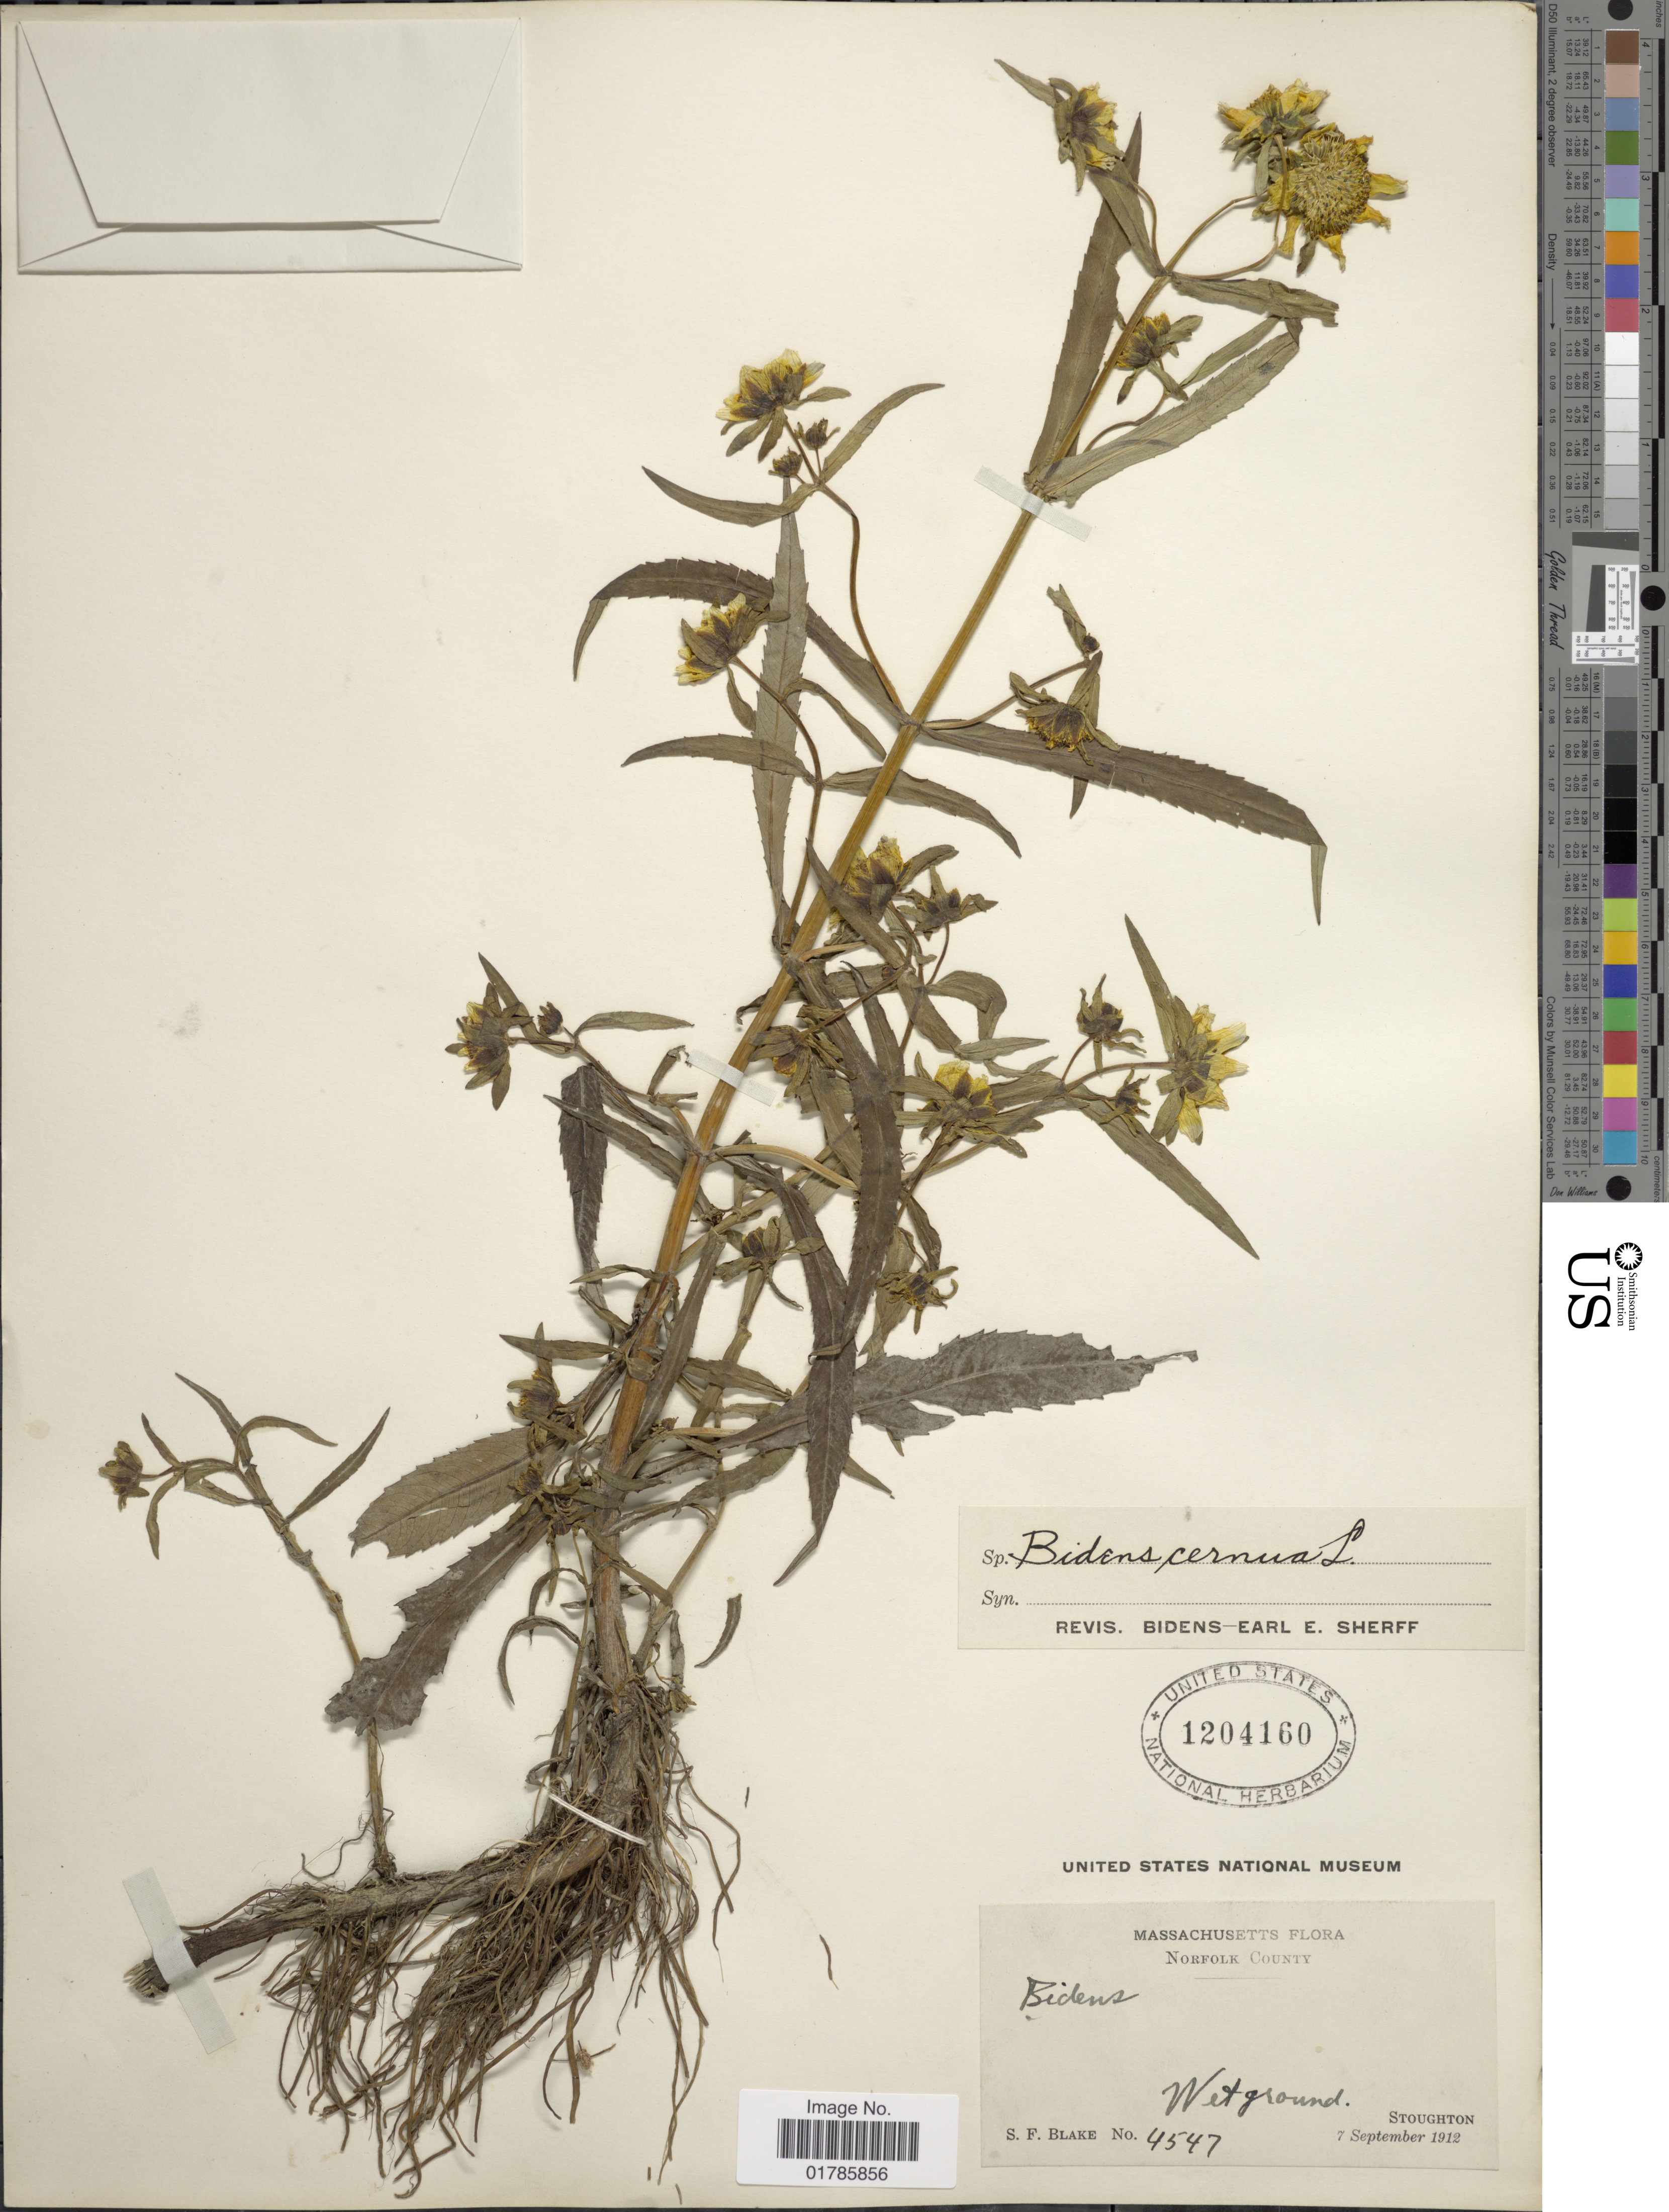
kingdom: Plantae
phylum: Tracheophyta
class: Magnoliopsida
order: Asterales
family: Asteraceae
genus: Bidens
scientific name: Bidens cernua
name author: L.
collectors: S. Blake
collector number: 4547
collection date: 1912-09-07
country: United States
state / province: Massachusetts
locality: Norfolk County, Stoughton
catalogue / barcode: US 1204160